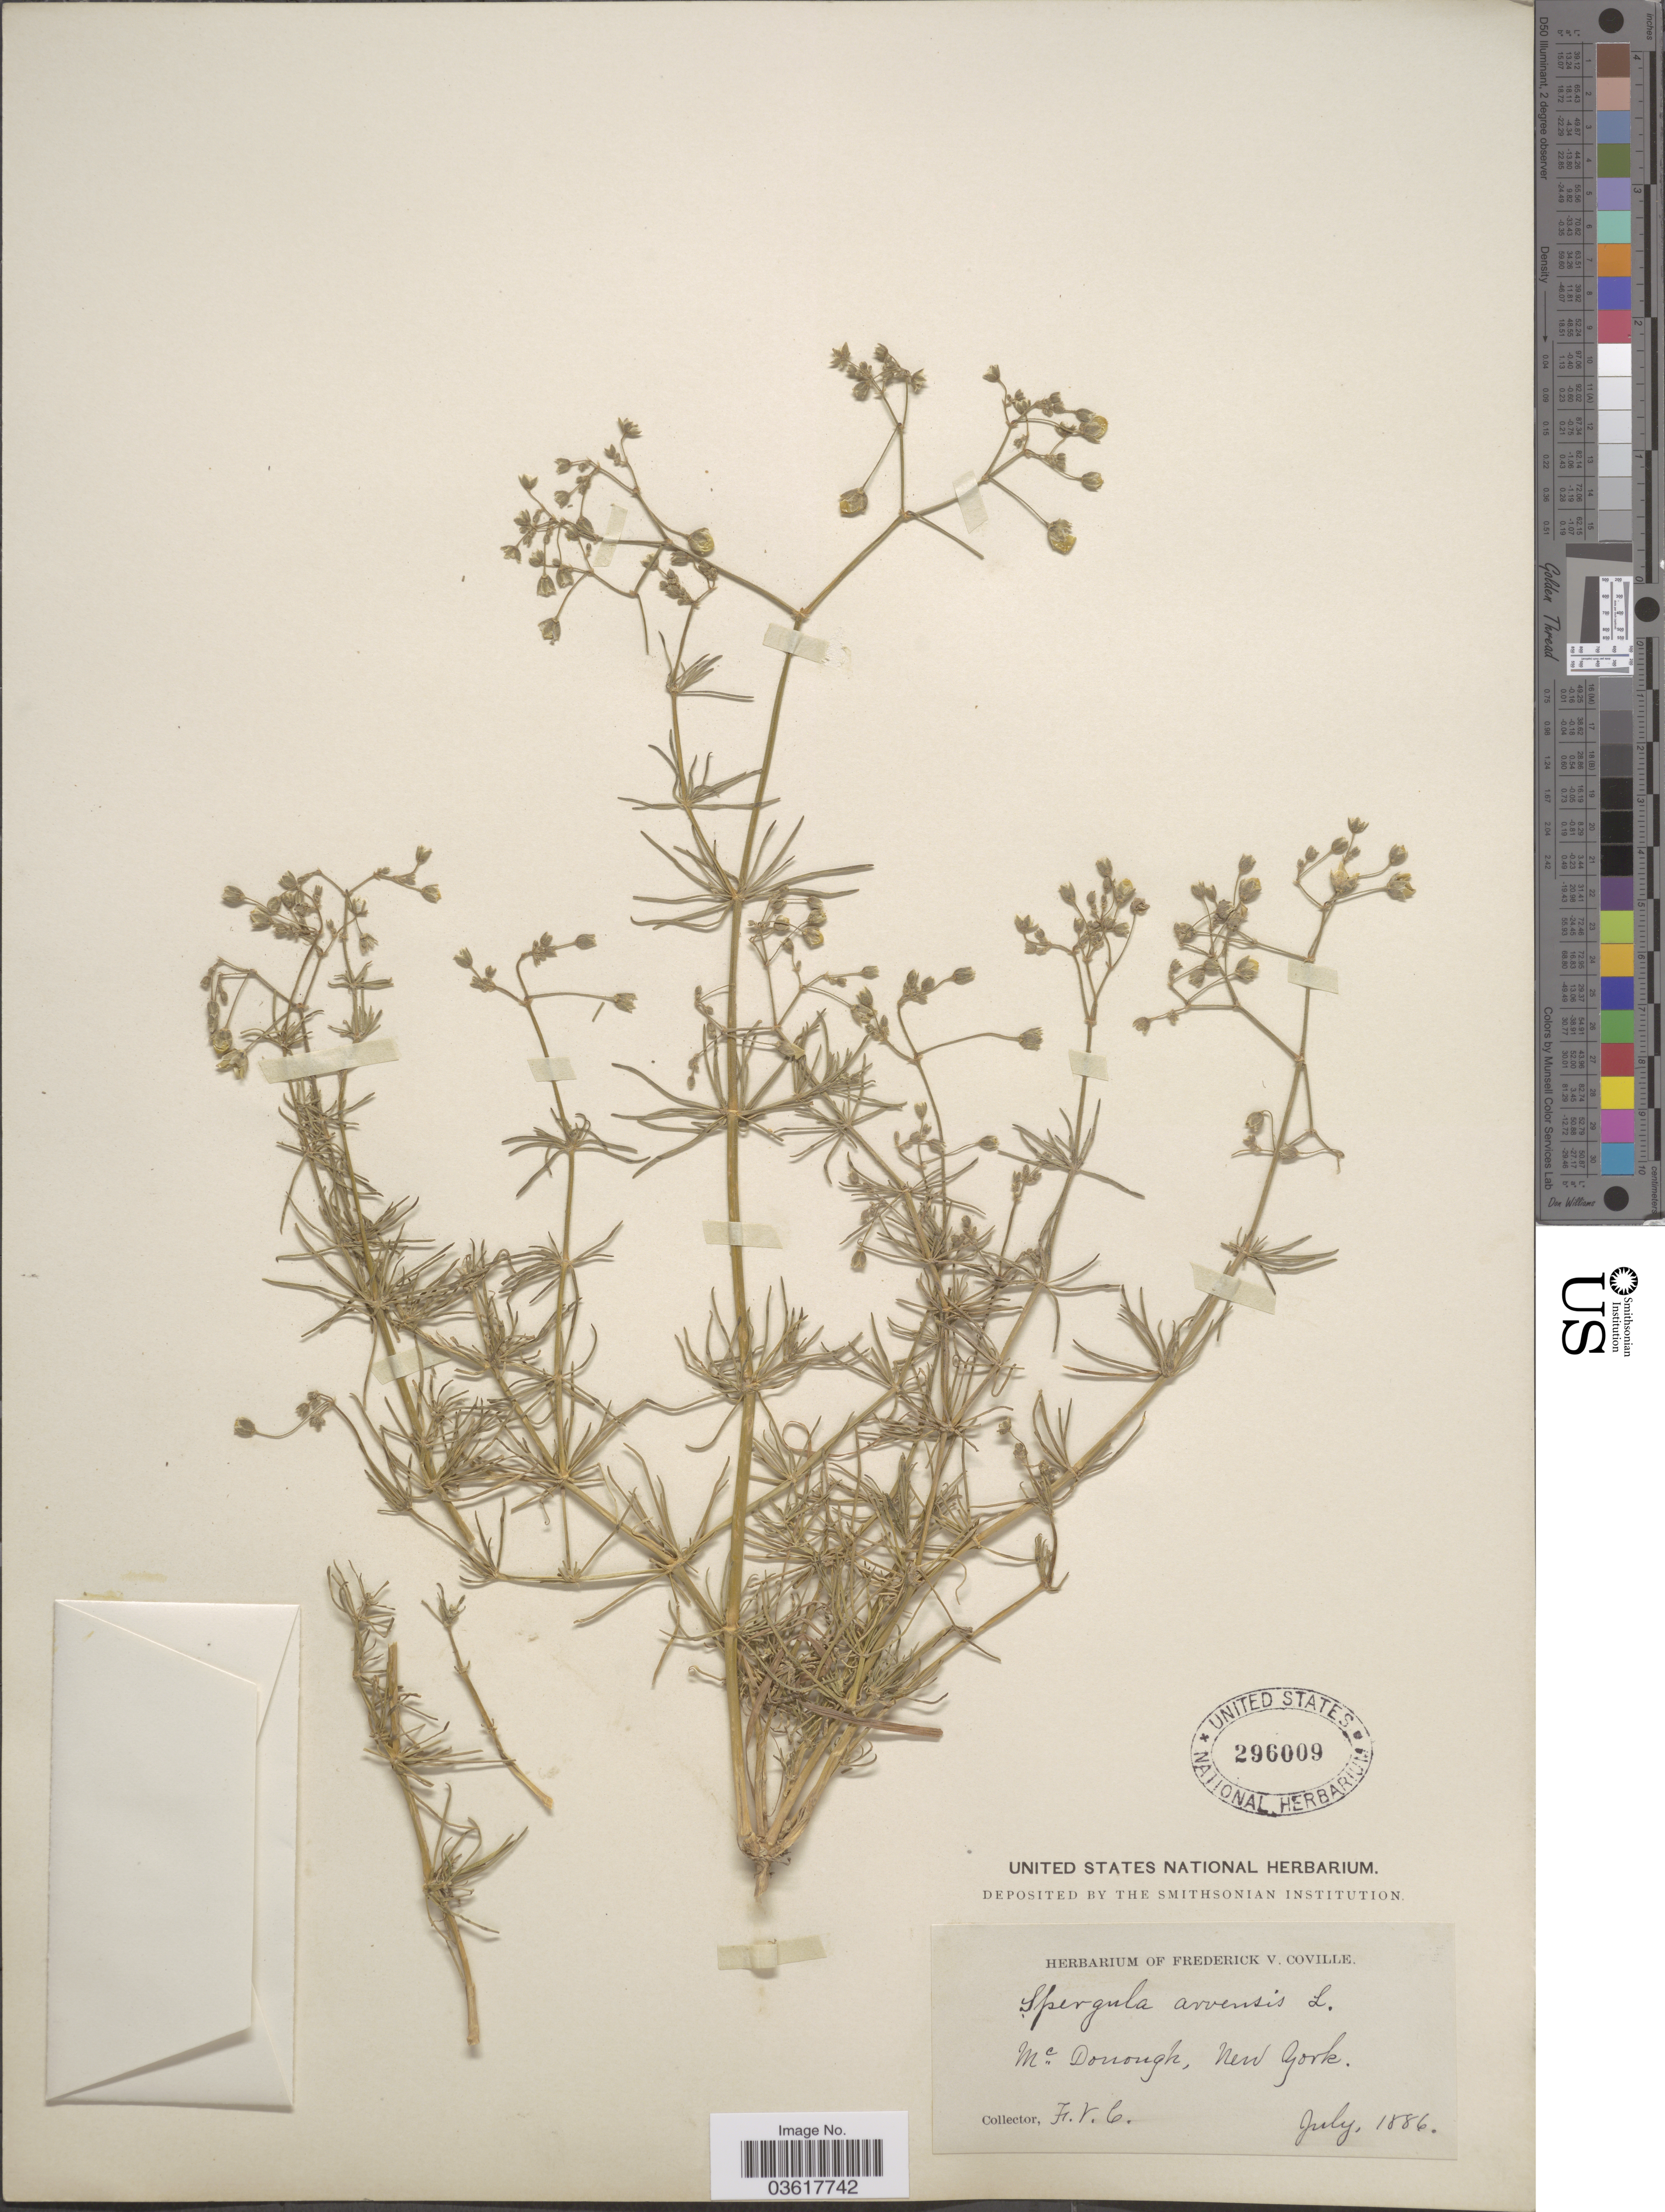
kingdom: Plantae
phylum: Tracheophyta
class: Magnoliopsida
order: Caryophyllales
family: Caryophyllaceae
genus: Spergula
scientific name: Spergula arvensis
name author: L.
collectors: F. V. Coville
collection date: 1886-07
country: United States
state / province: New York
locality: Mc Donough.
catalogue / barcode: US 296009